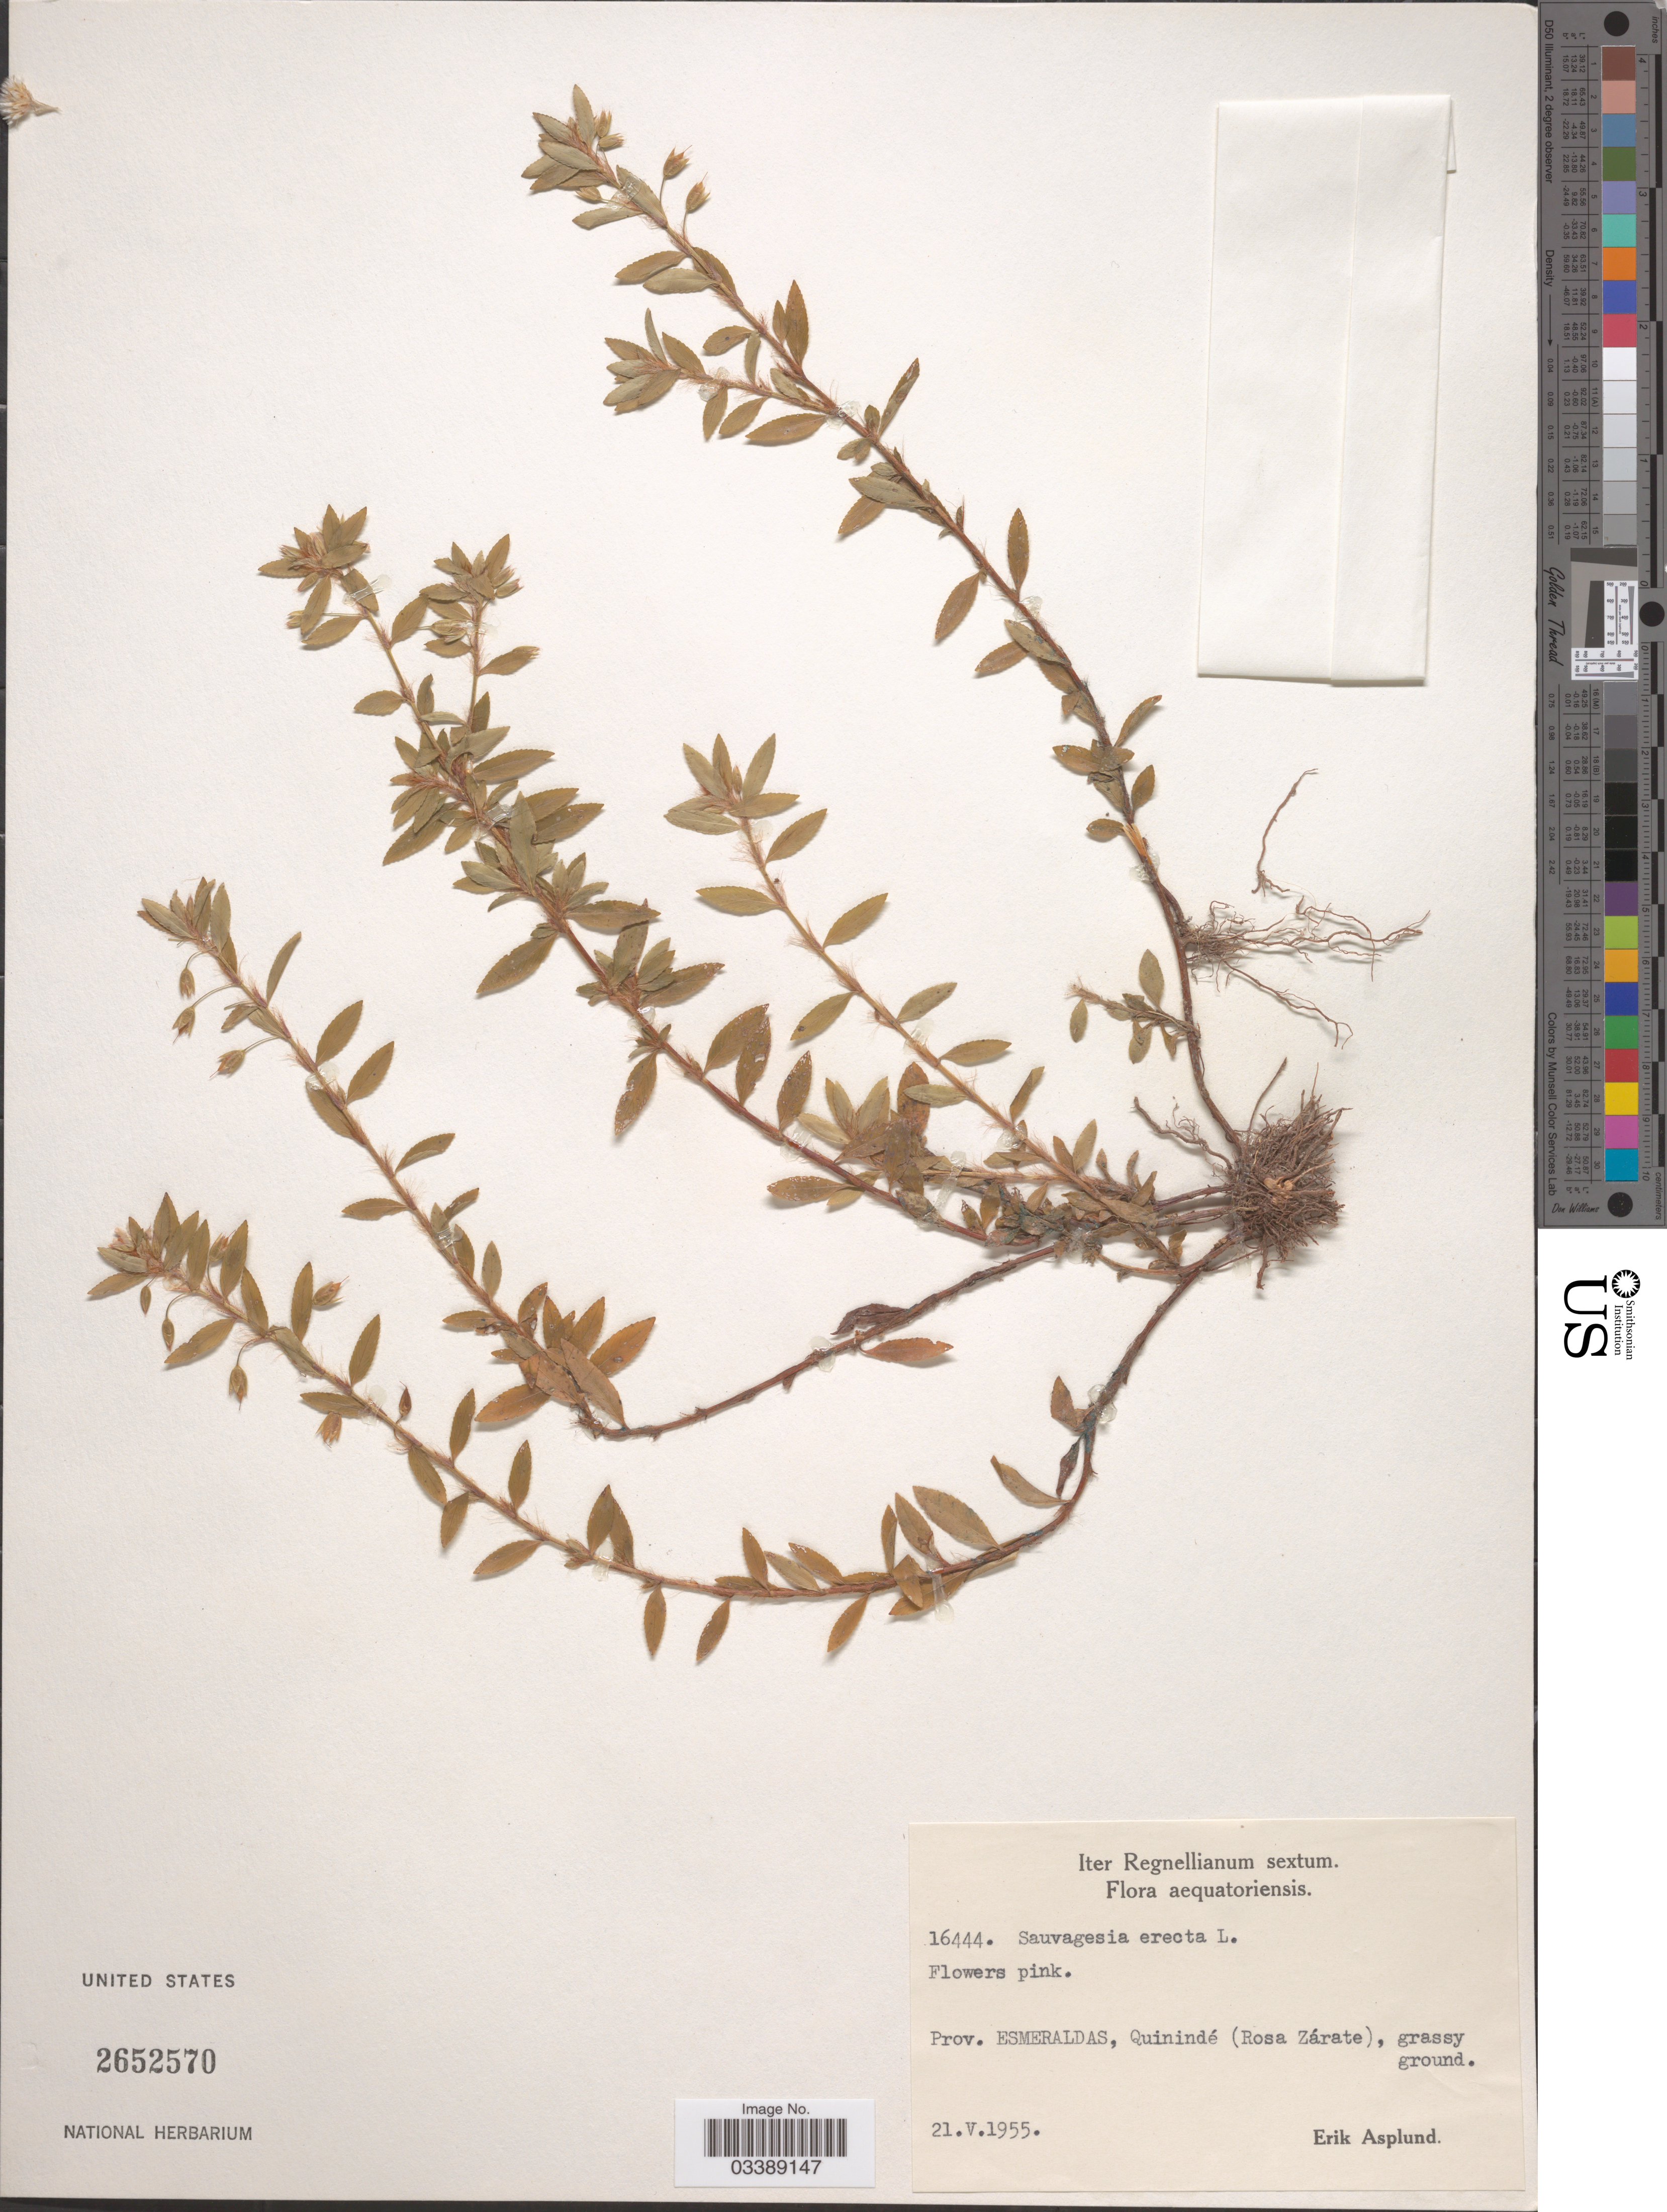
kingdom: Plantae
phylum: Tracheophyta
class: Magnoliopsida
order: Malpighiales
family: Ochnaceae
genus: Sauvagesia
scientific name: Sauvagesia erecta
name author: L.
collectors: E. Asplund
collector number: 16444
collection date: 1955-05-21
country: Ecuador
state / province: Esmeraldas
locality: Quinindé (Rosa Zárate).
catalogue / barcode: US 2652570